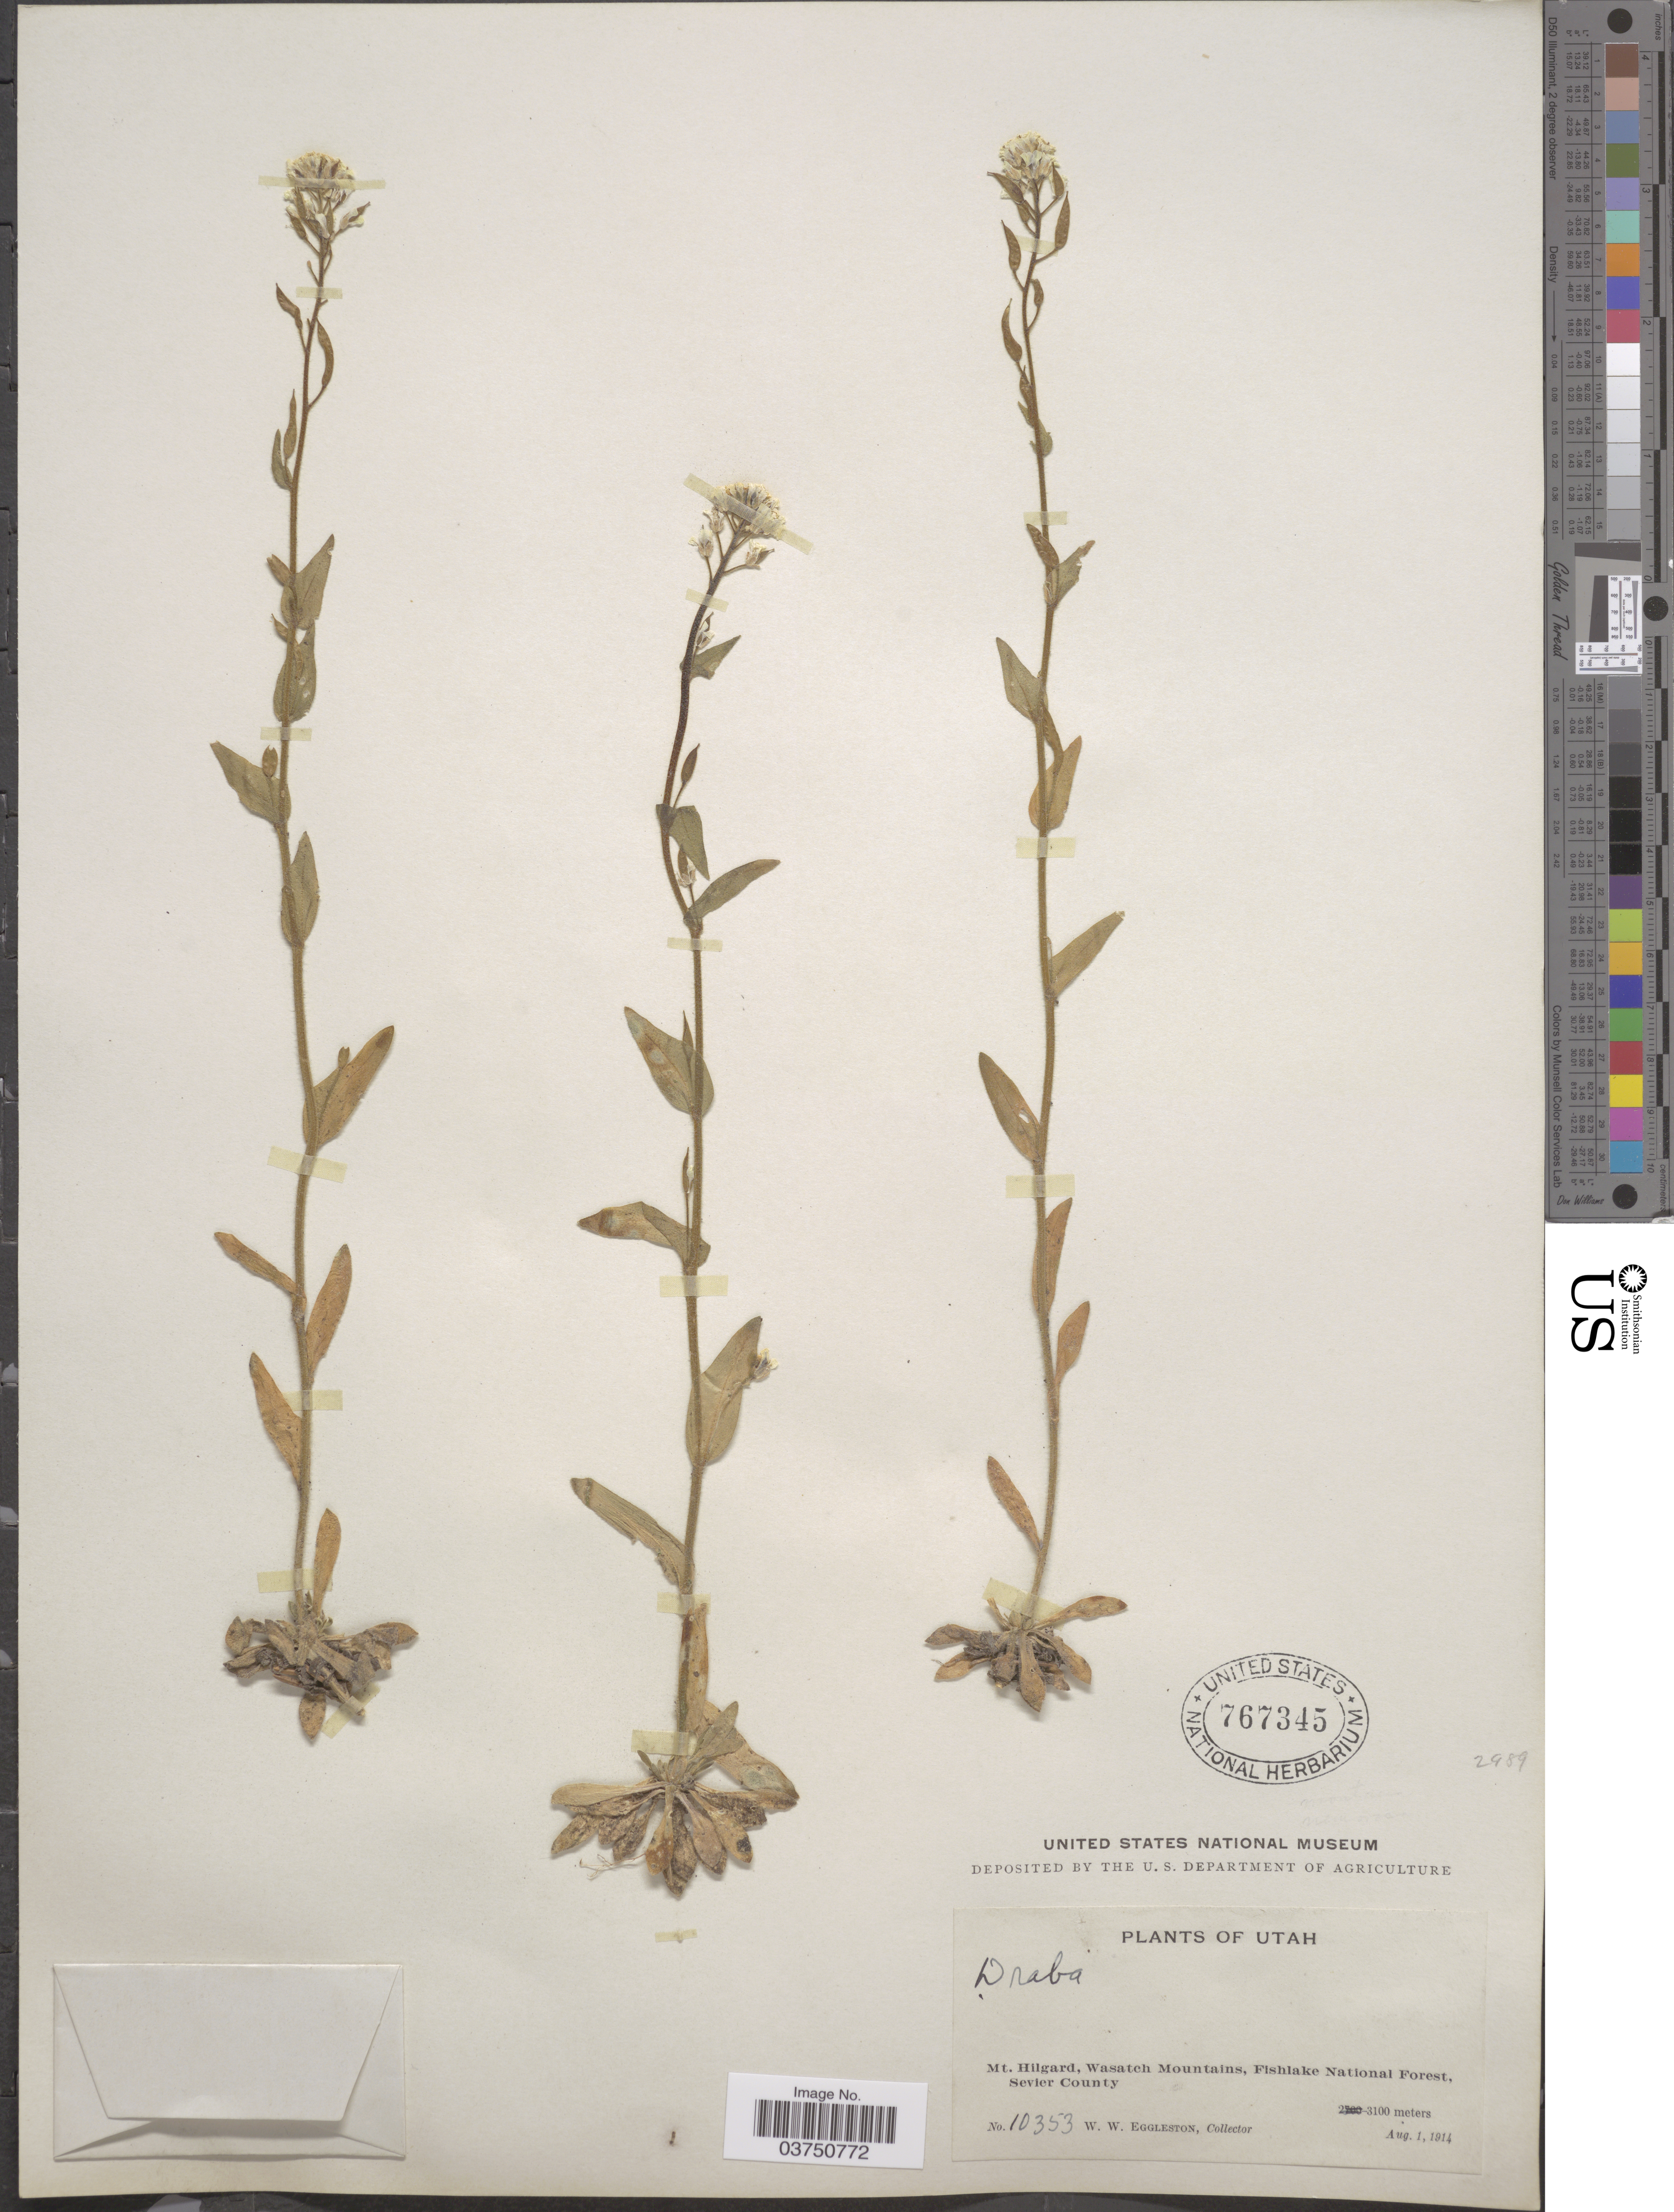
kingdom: Plantae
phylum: Tracheophyta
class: Magnoliopsida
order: Brassicales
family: Brassicaceae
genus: Draba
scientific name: Draba aurea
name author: Vahl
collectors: W. W. Eggleston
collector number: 10353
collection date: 1914-08-01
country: United States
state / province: Utah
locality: Mt. Hilgard, Wasatch Mountains, Fishlake National Forest, Sevier County.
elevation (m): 3100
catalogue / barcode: US 767345